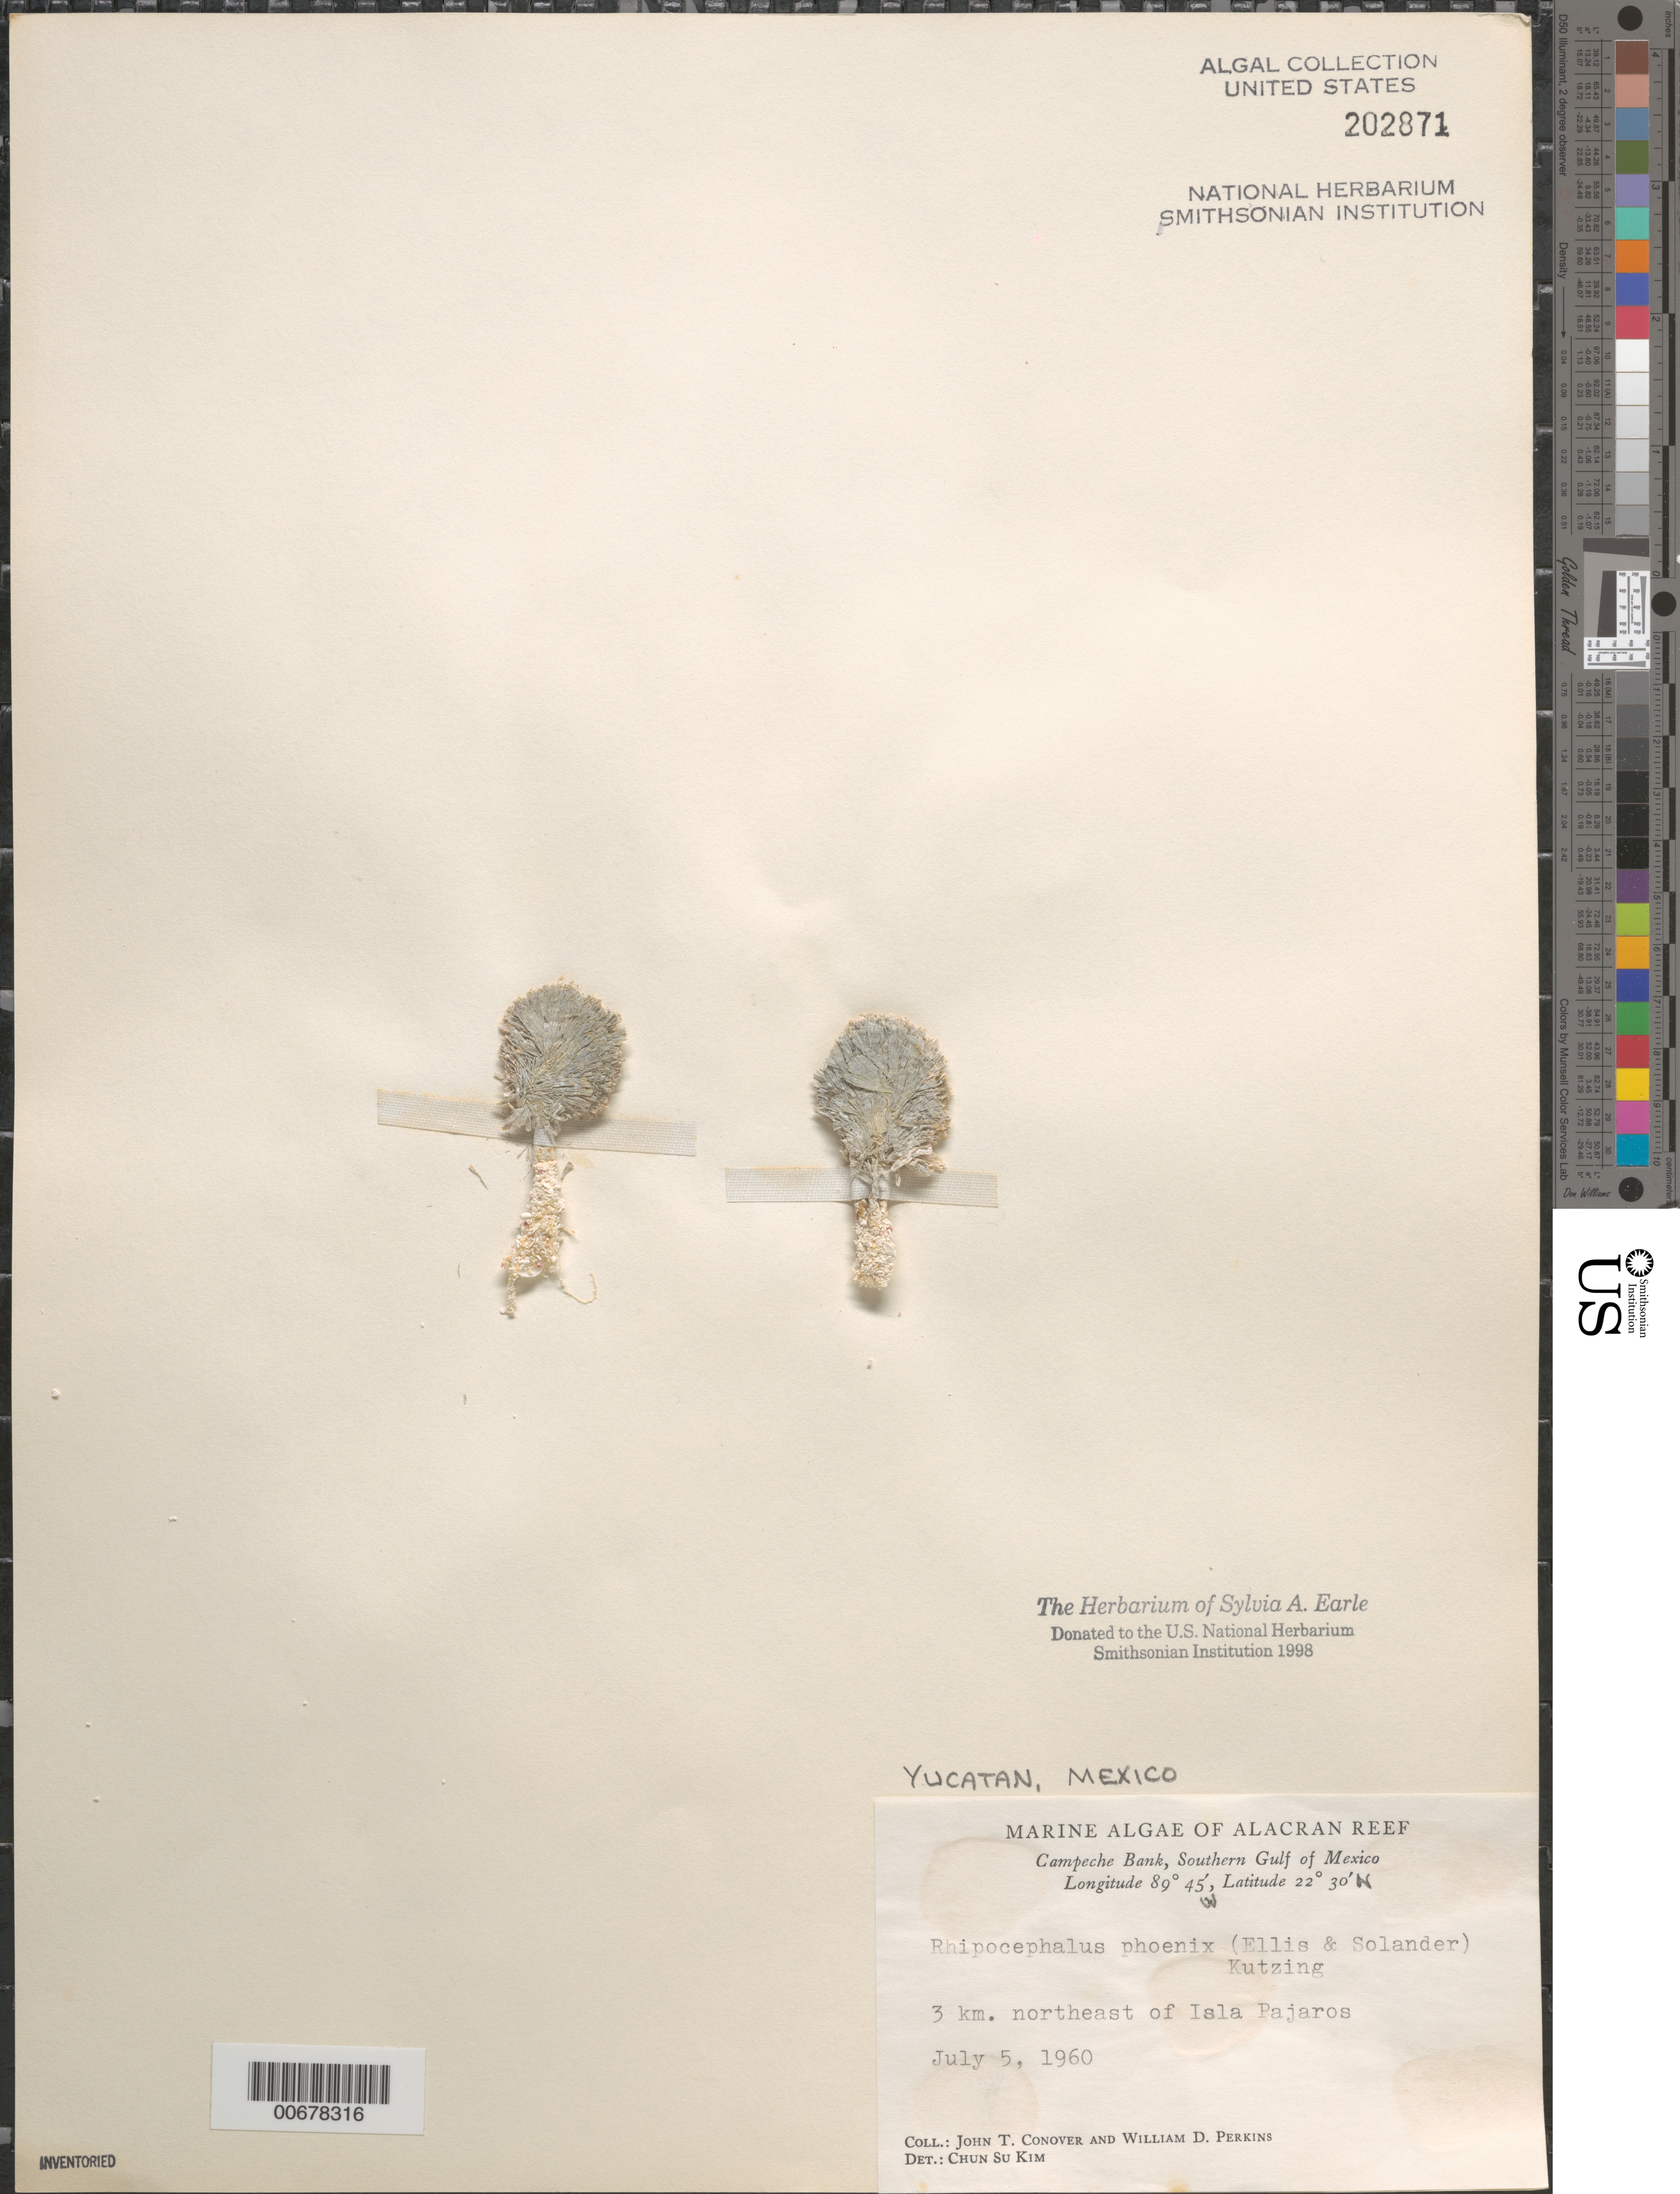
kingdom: Plantae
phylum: Chlorophyta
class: Ulvophyceae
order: Bryopsidales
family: Udoteaceae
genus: Rhipocephalus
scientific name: Rhipocephalus phoenix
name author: (J. Ellis & Sol.) Kütz.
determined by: Kim, Chun Su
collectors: J. T. Conover & W. D. Perkins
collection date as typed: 05 Jul 1960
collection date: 1960-07-05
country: Mexico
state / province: Yucatán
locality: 3 km northeast of Isla Pajaros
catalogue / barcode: US 202871